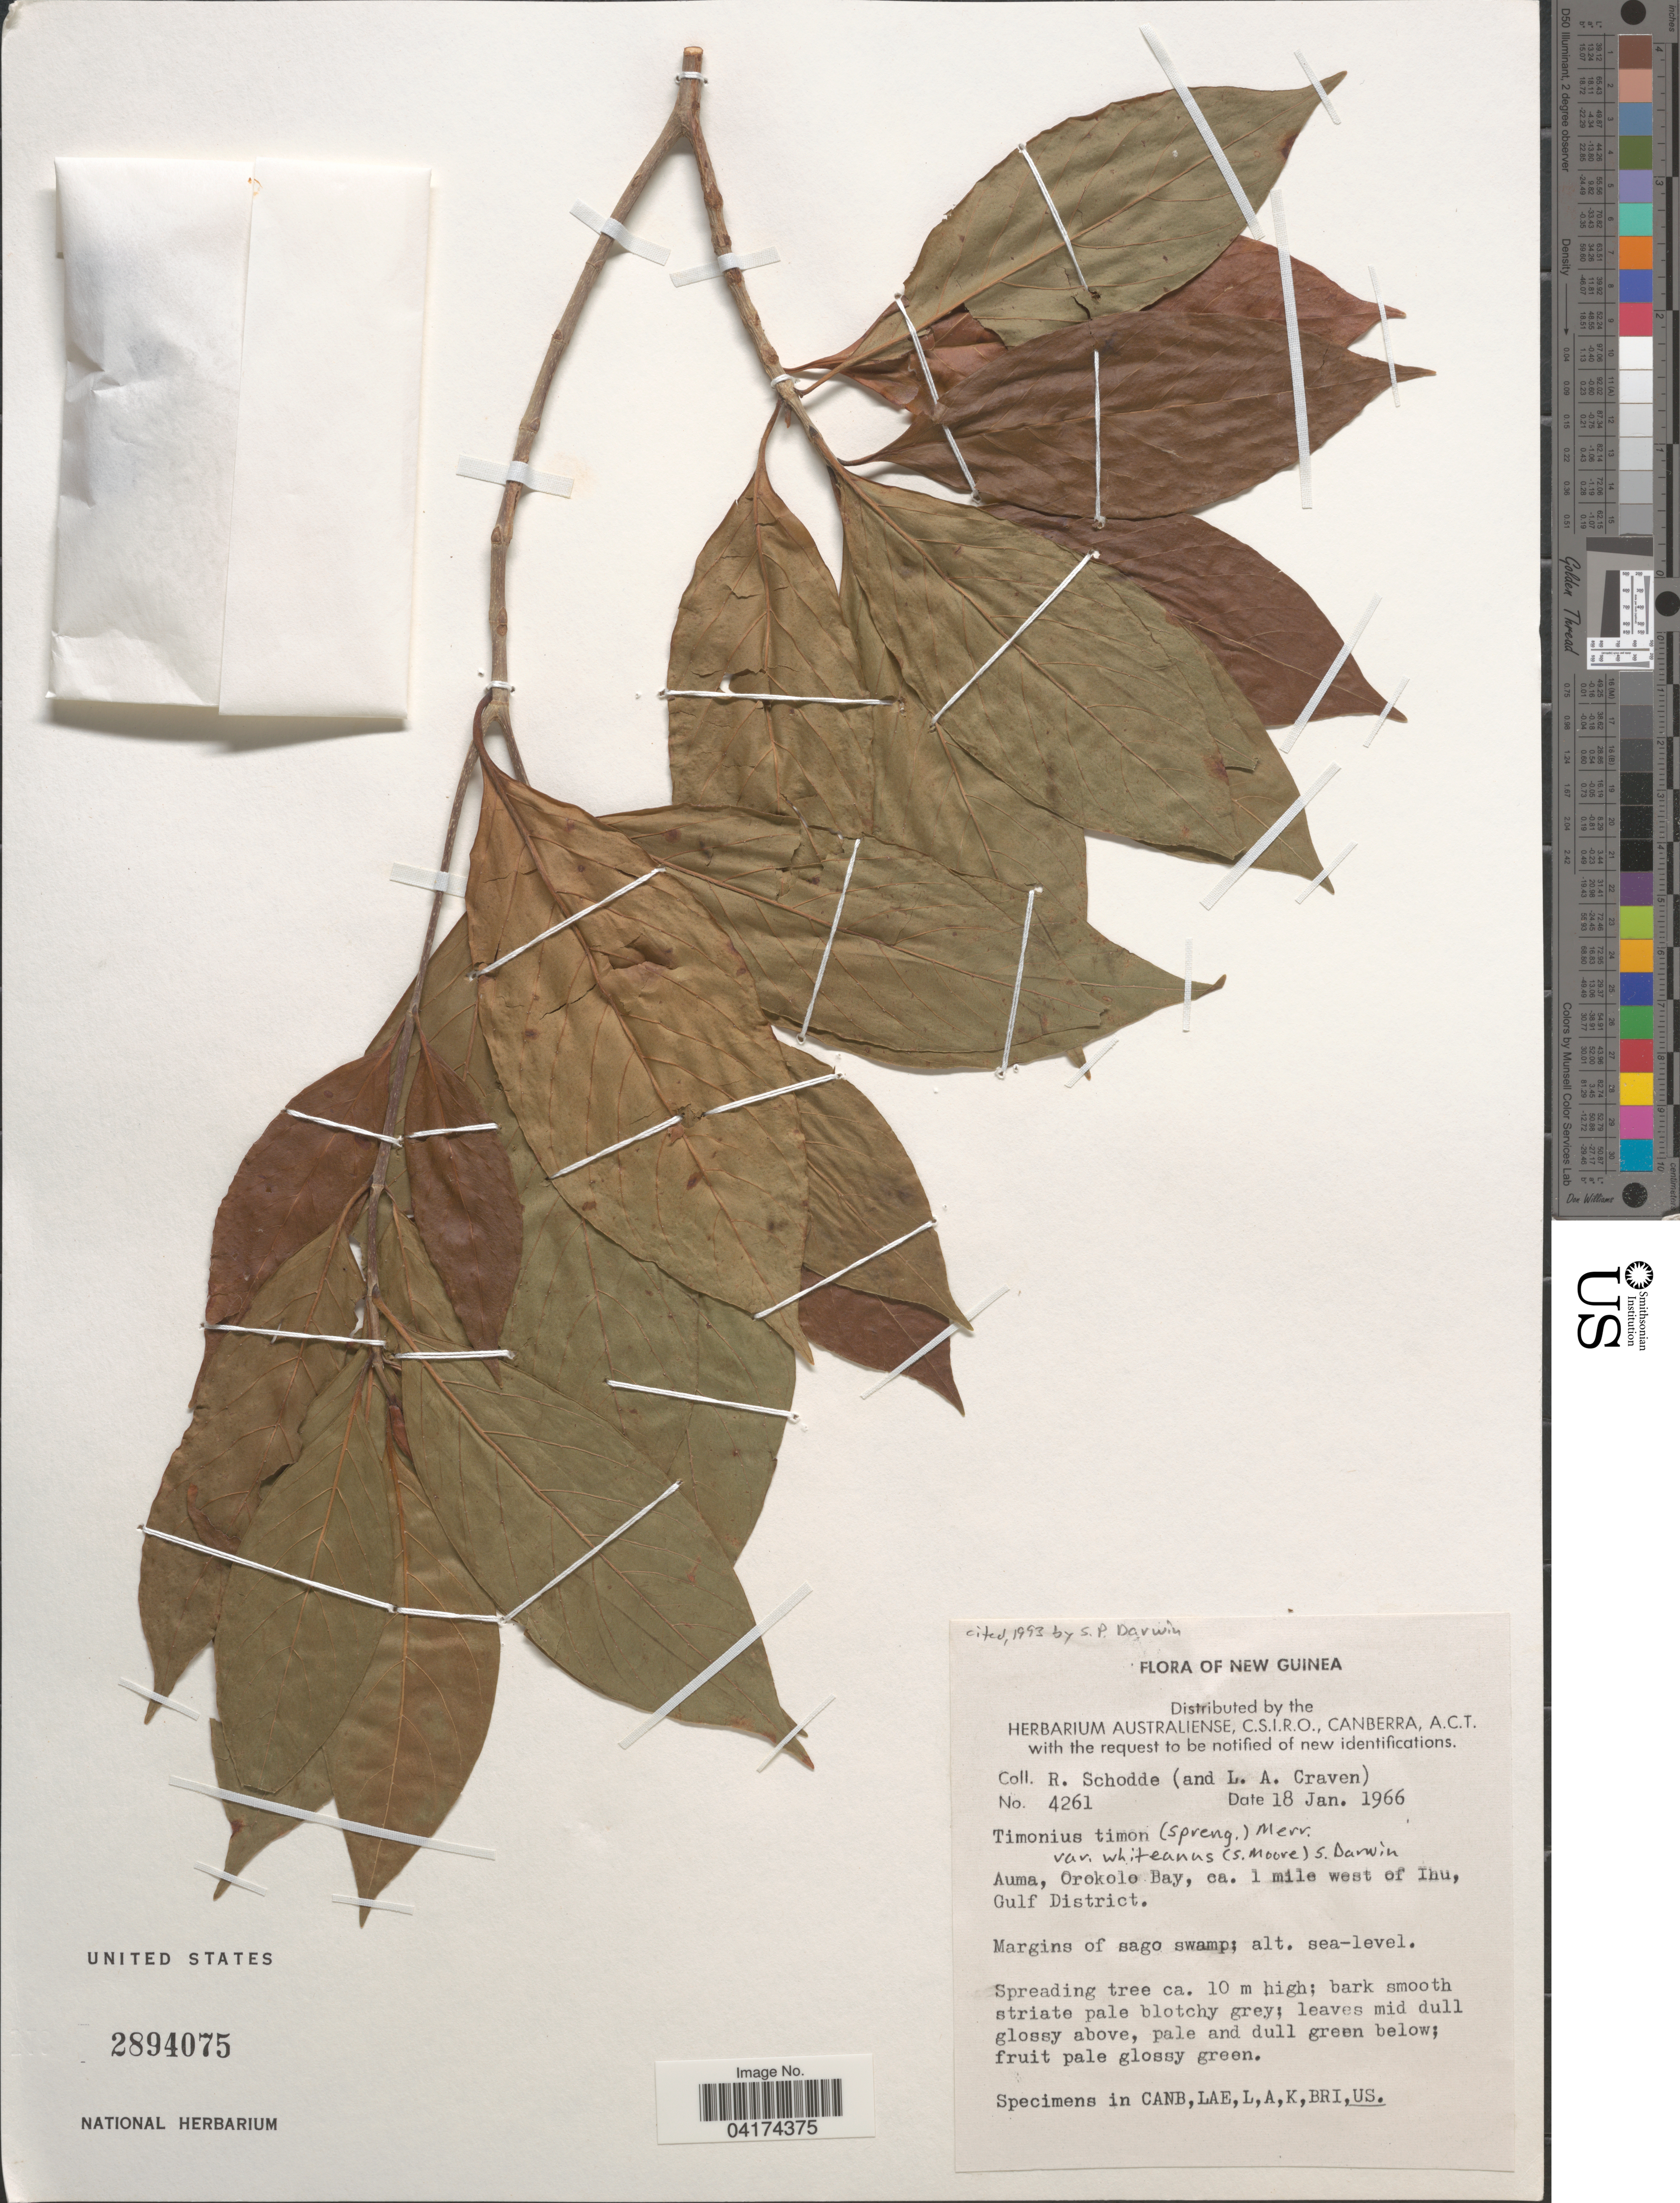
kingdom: Plantae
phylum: Tracheophyta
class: Magnoliopsida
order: Gentianales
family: Rubiaceae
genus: Timonius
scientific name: Timonius timon var. whiteanus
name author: (S. Moore) S.P. Darwin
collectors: R. Schodde & L. A. Craven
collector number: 4261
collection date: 1966-01-18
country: Papua New Guinea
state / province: Gulf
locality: New Guinea. Auma, Orokolo Bay, ca. 1 mile west of Ihu, Gulf District.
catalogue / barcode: US 2894075